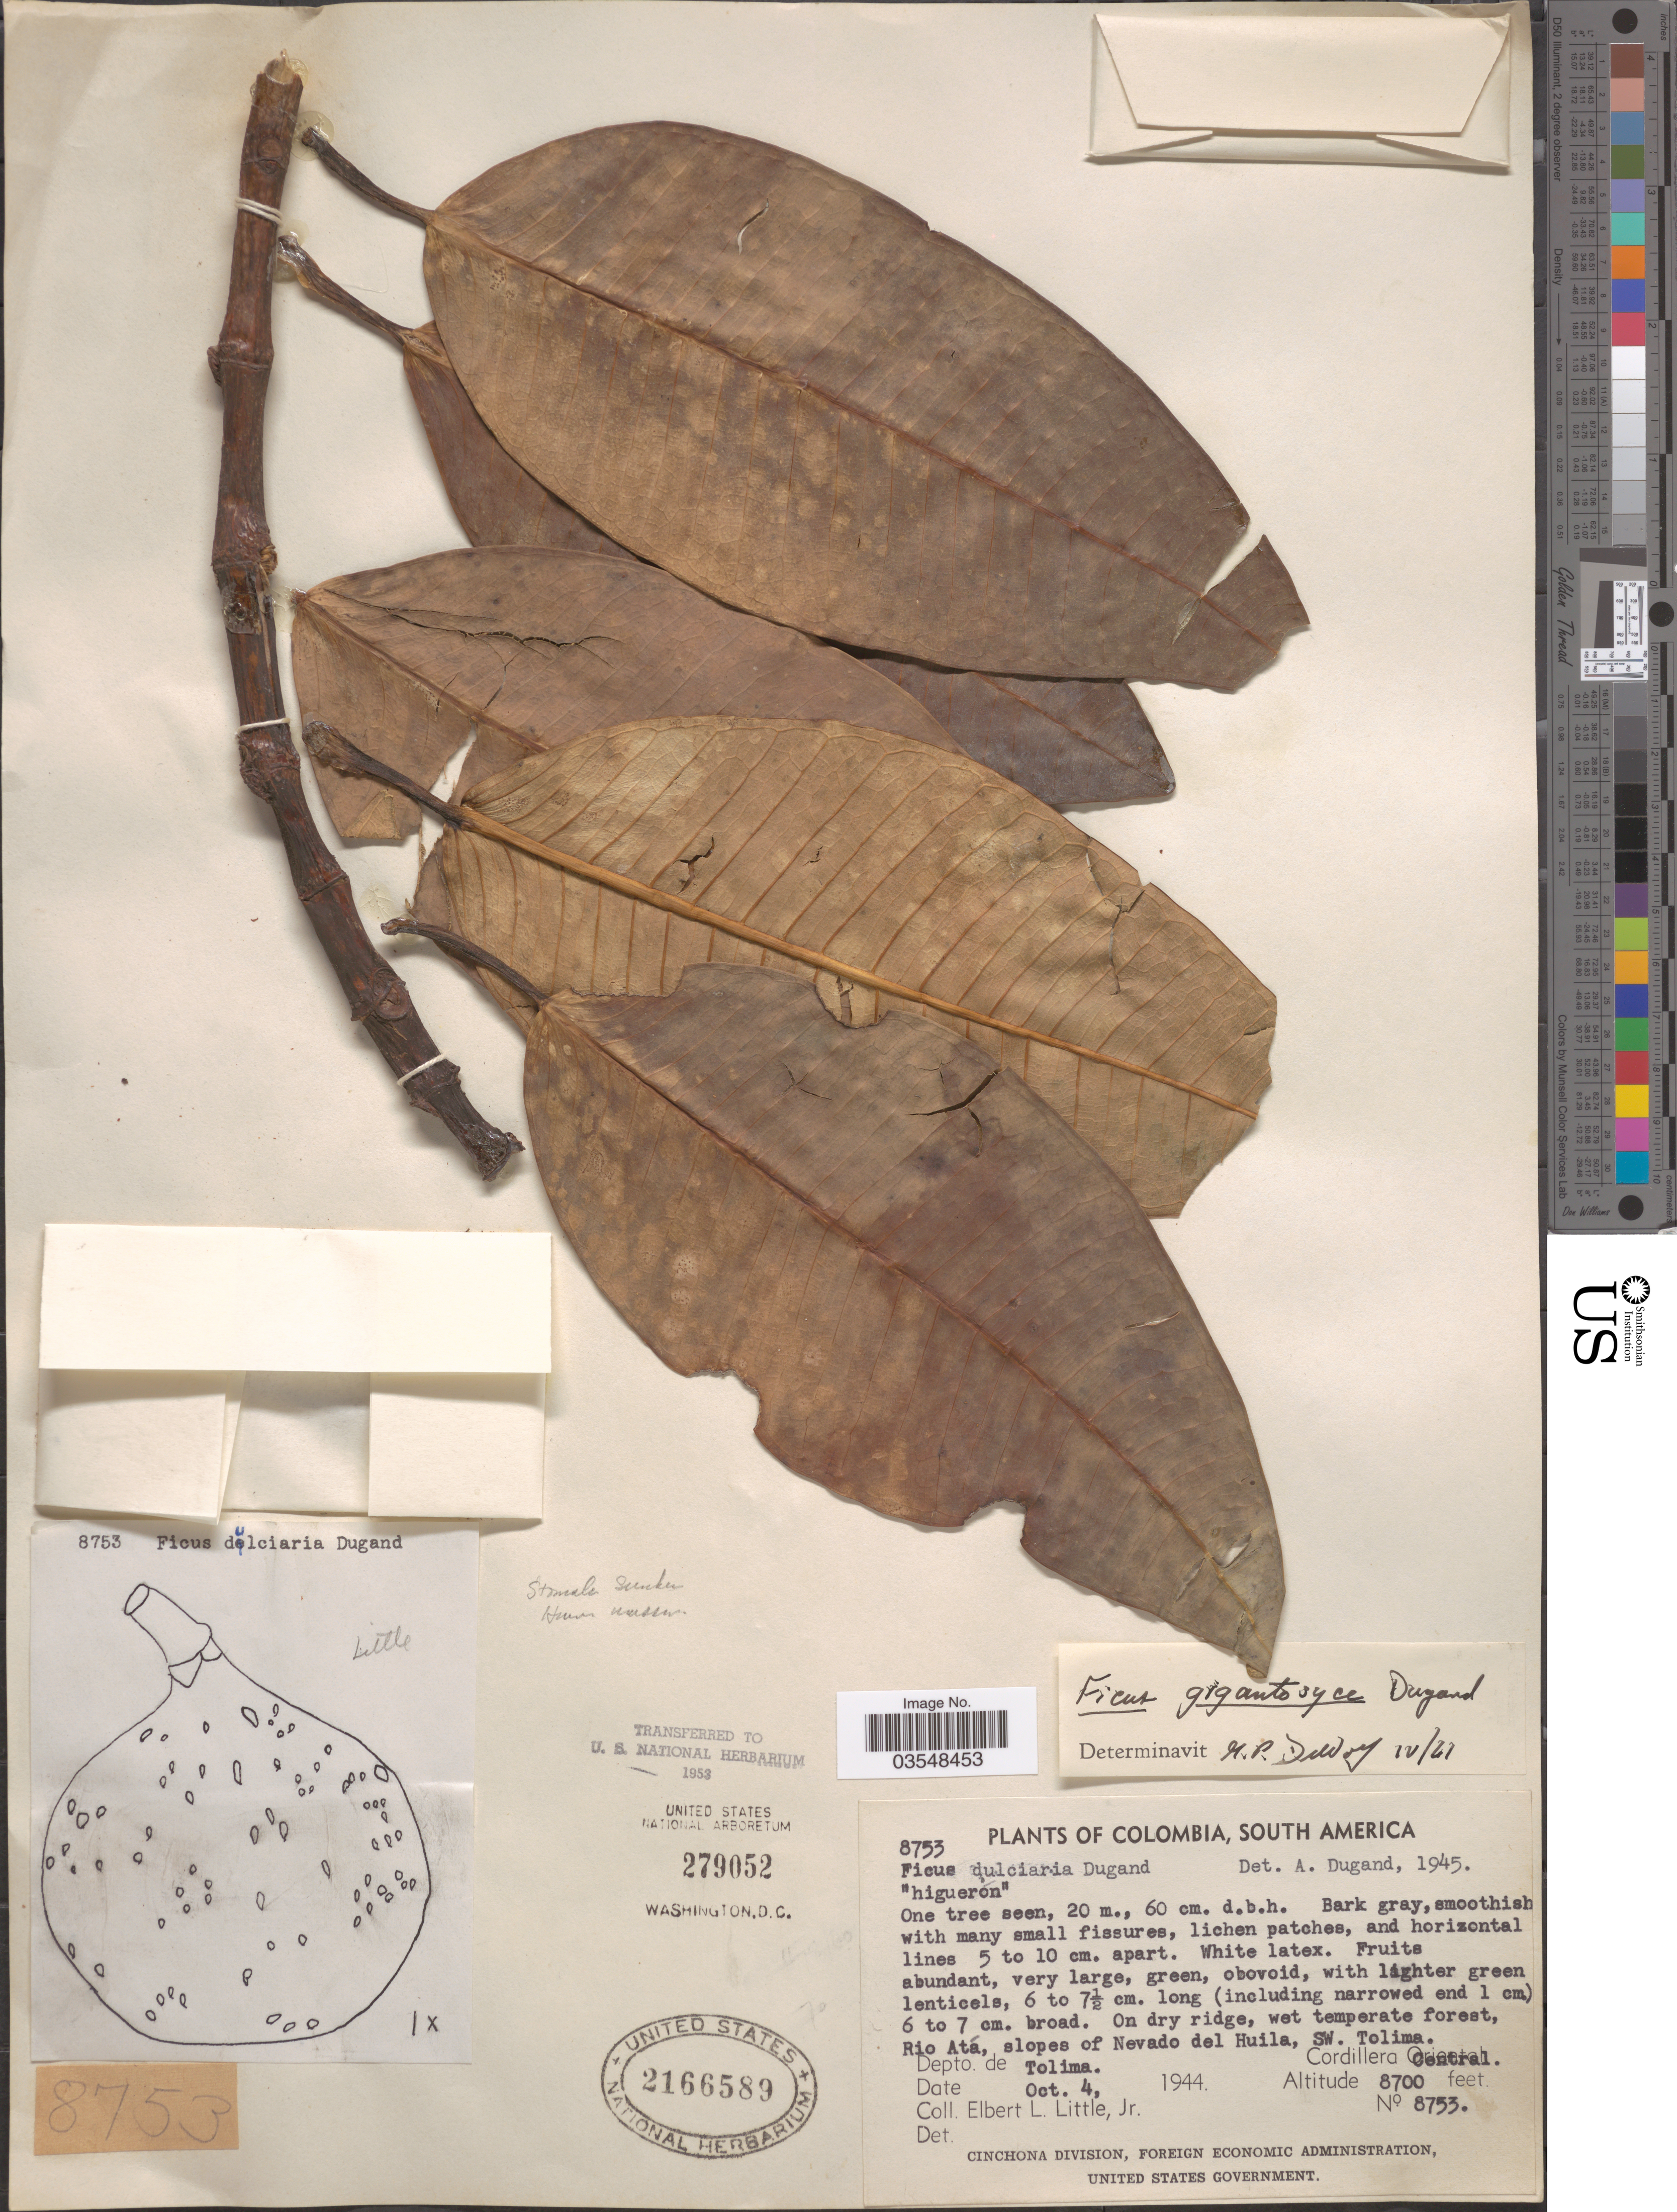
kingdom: Plantae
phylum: Tracheophyta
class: Magnoliopsida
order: Rosales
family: Moraceae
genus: Ficus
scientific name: Ficus gigantosyce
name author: Dugand G.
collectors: E. L. Little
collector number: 8753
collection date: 1944-10-04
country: Colombia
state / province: Tolima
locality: Rio Atá, slopes of Nevado del Huila, SW. Tolima. Depto. de Tolima. Cordillera Central.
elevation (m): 2652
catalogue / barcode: US 2166589